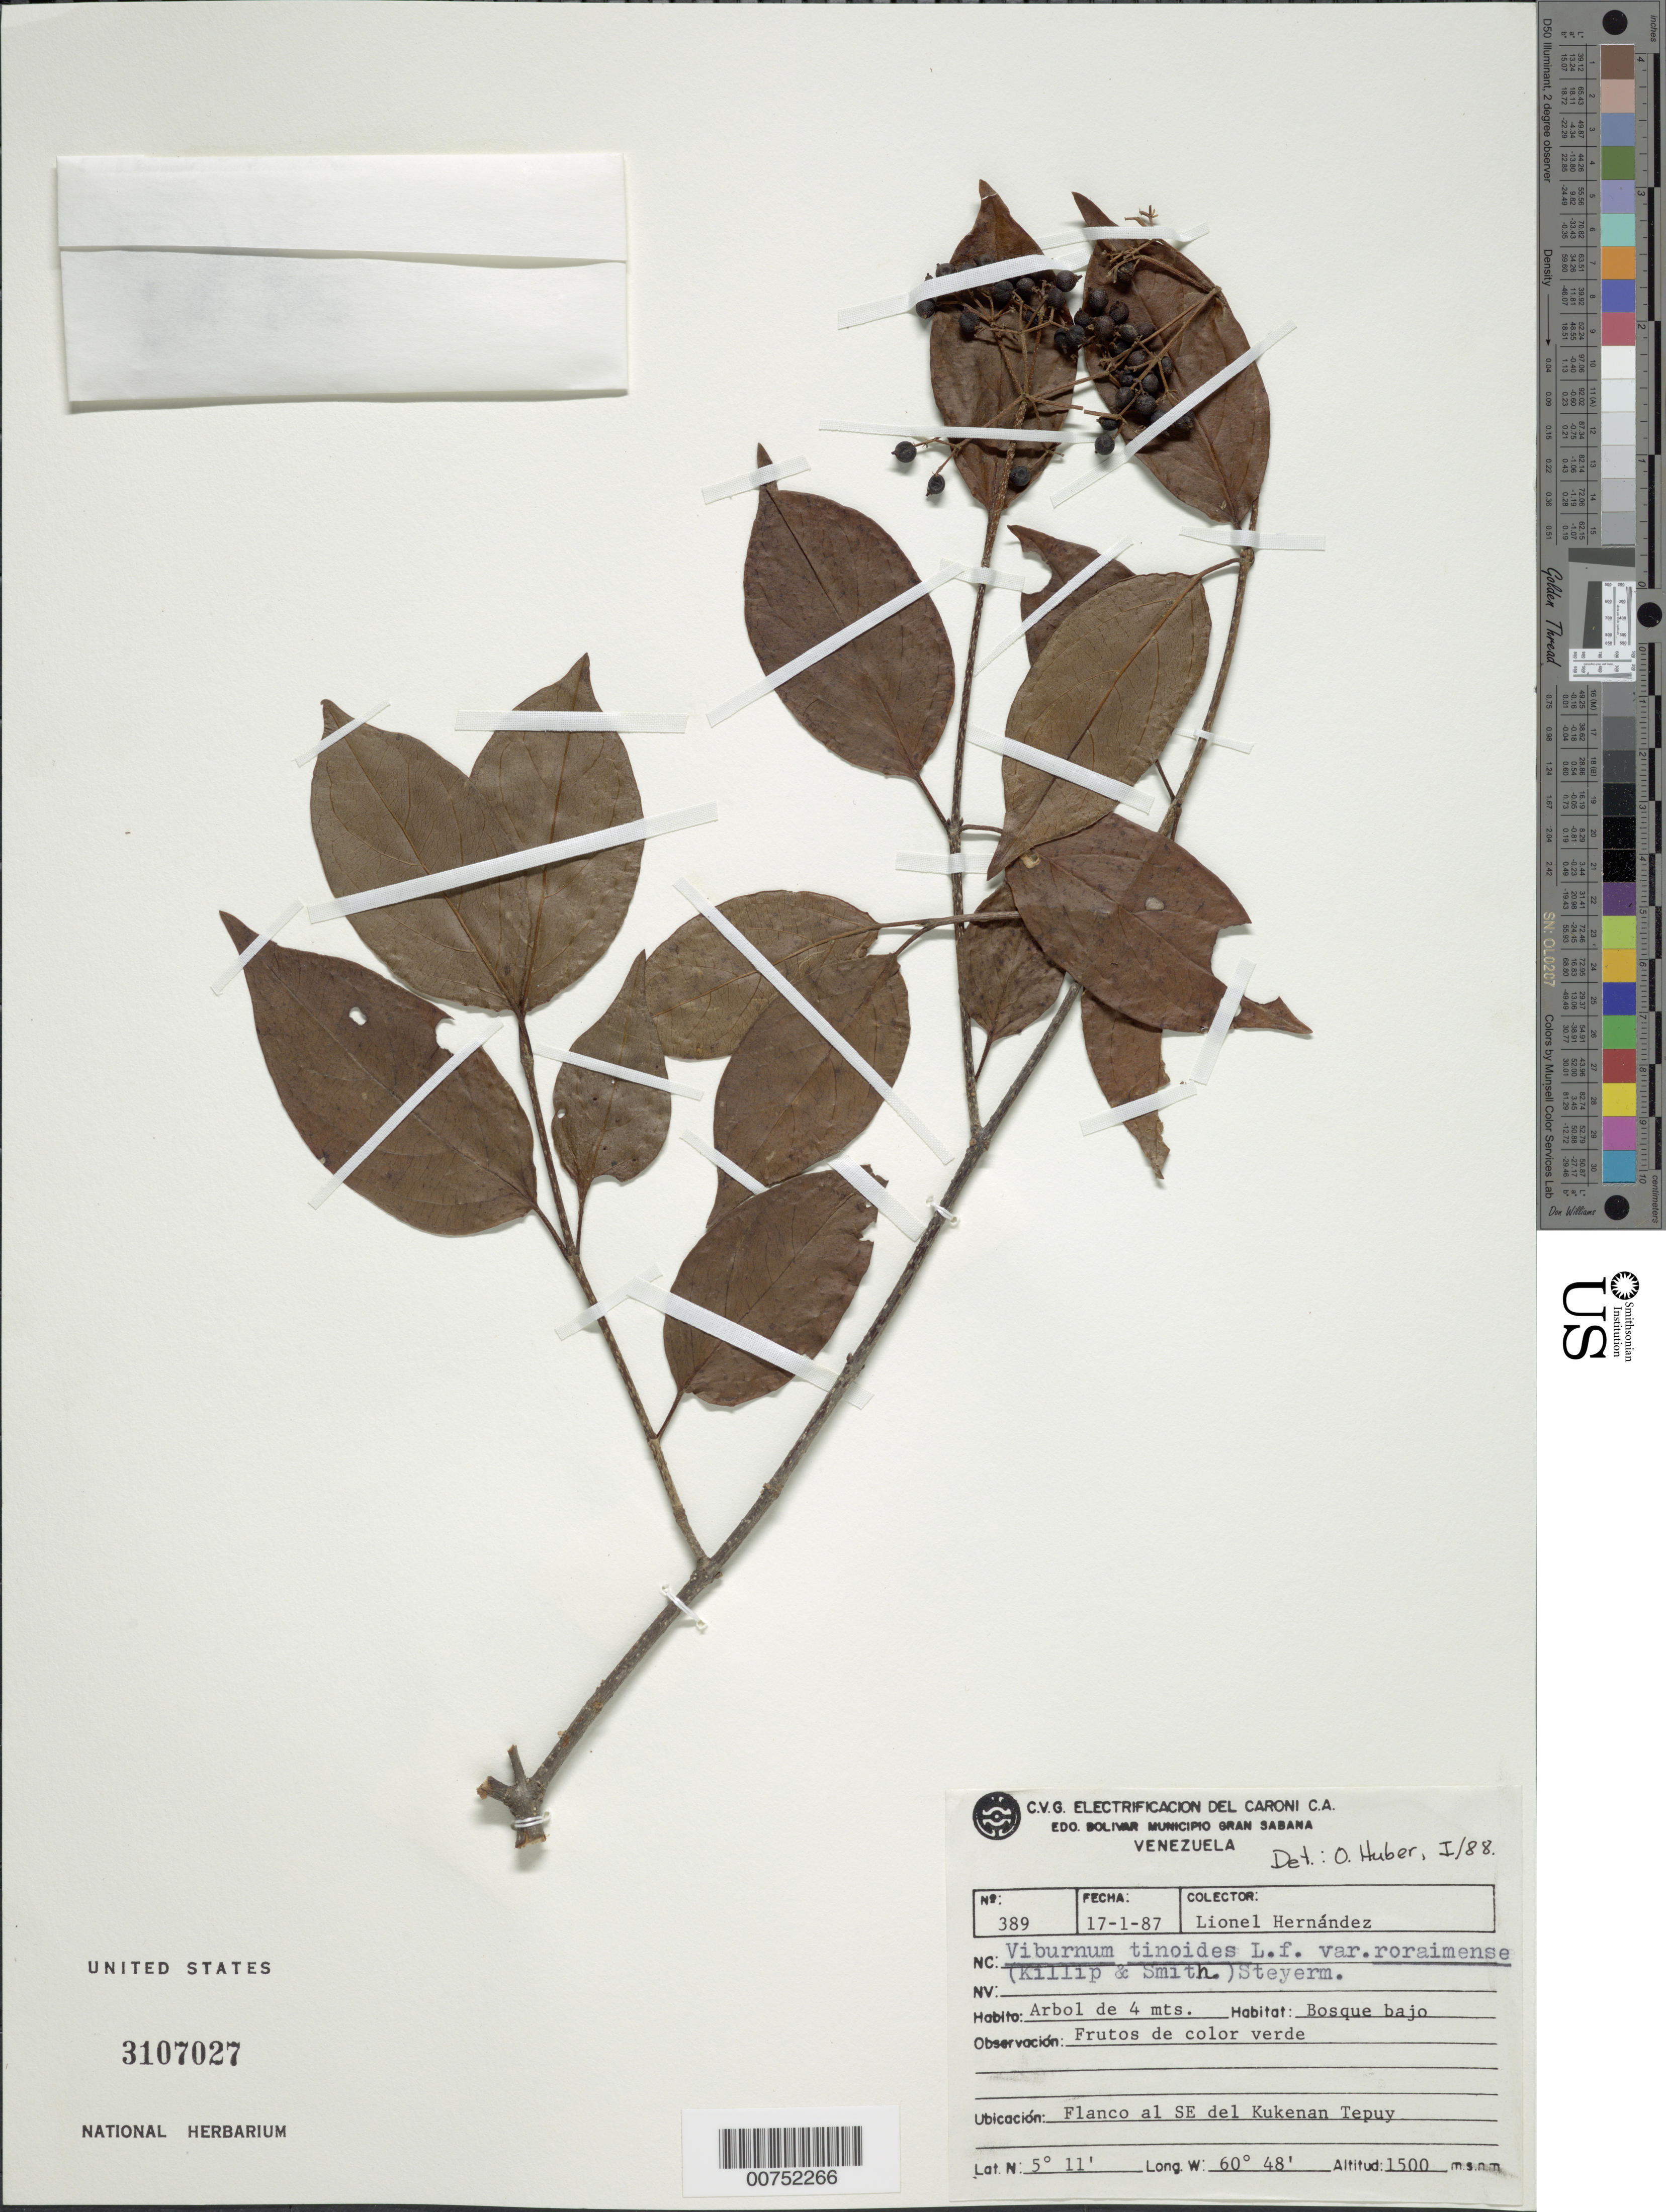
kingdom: Plantae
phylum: Tracheophyta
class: Magnoliopsida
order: Dipsacales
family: Viburnaceae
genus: Viburnum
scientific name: Viburnum tinoides var. roraimense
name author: (Killip & A.C. Sm.) Steyerm.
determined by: Huber, Otto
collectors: L. Hernández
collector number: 389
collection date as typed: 17-Jan-87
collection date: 1987-01-17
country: Venezuela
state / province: Bolívar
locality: Mun. Gran Sabana, Kukenan Tepuy, flanco al SE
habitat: Bosque bajo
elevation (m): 1500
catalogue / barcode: US 3107027